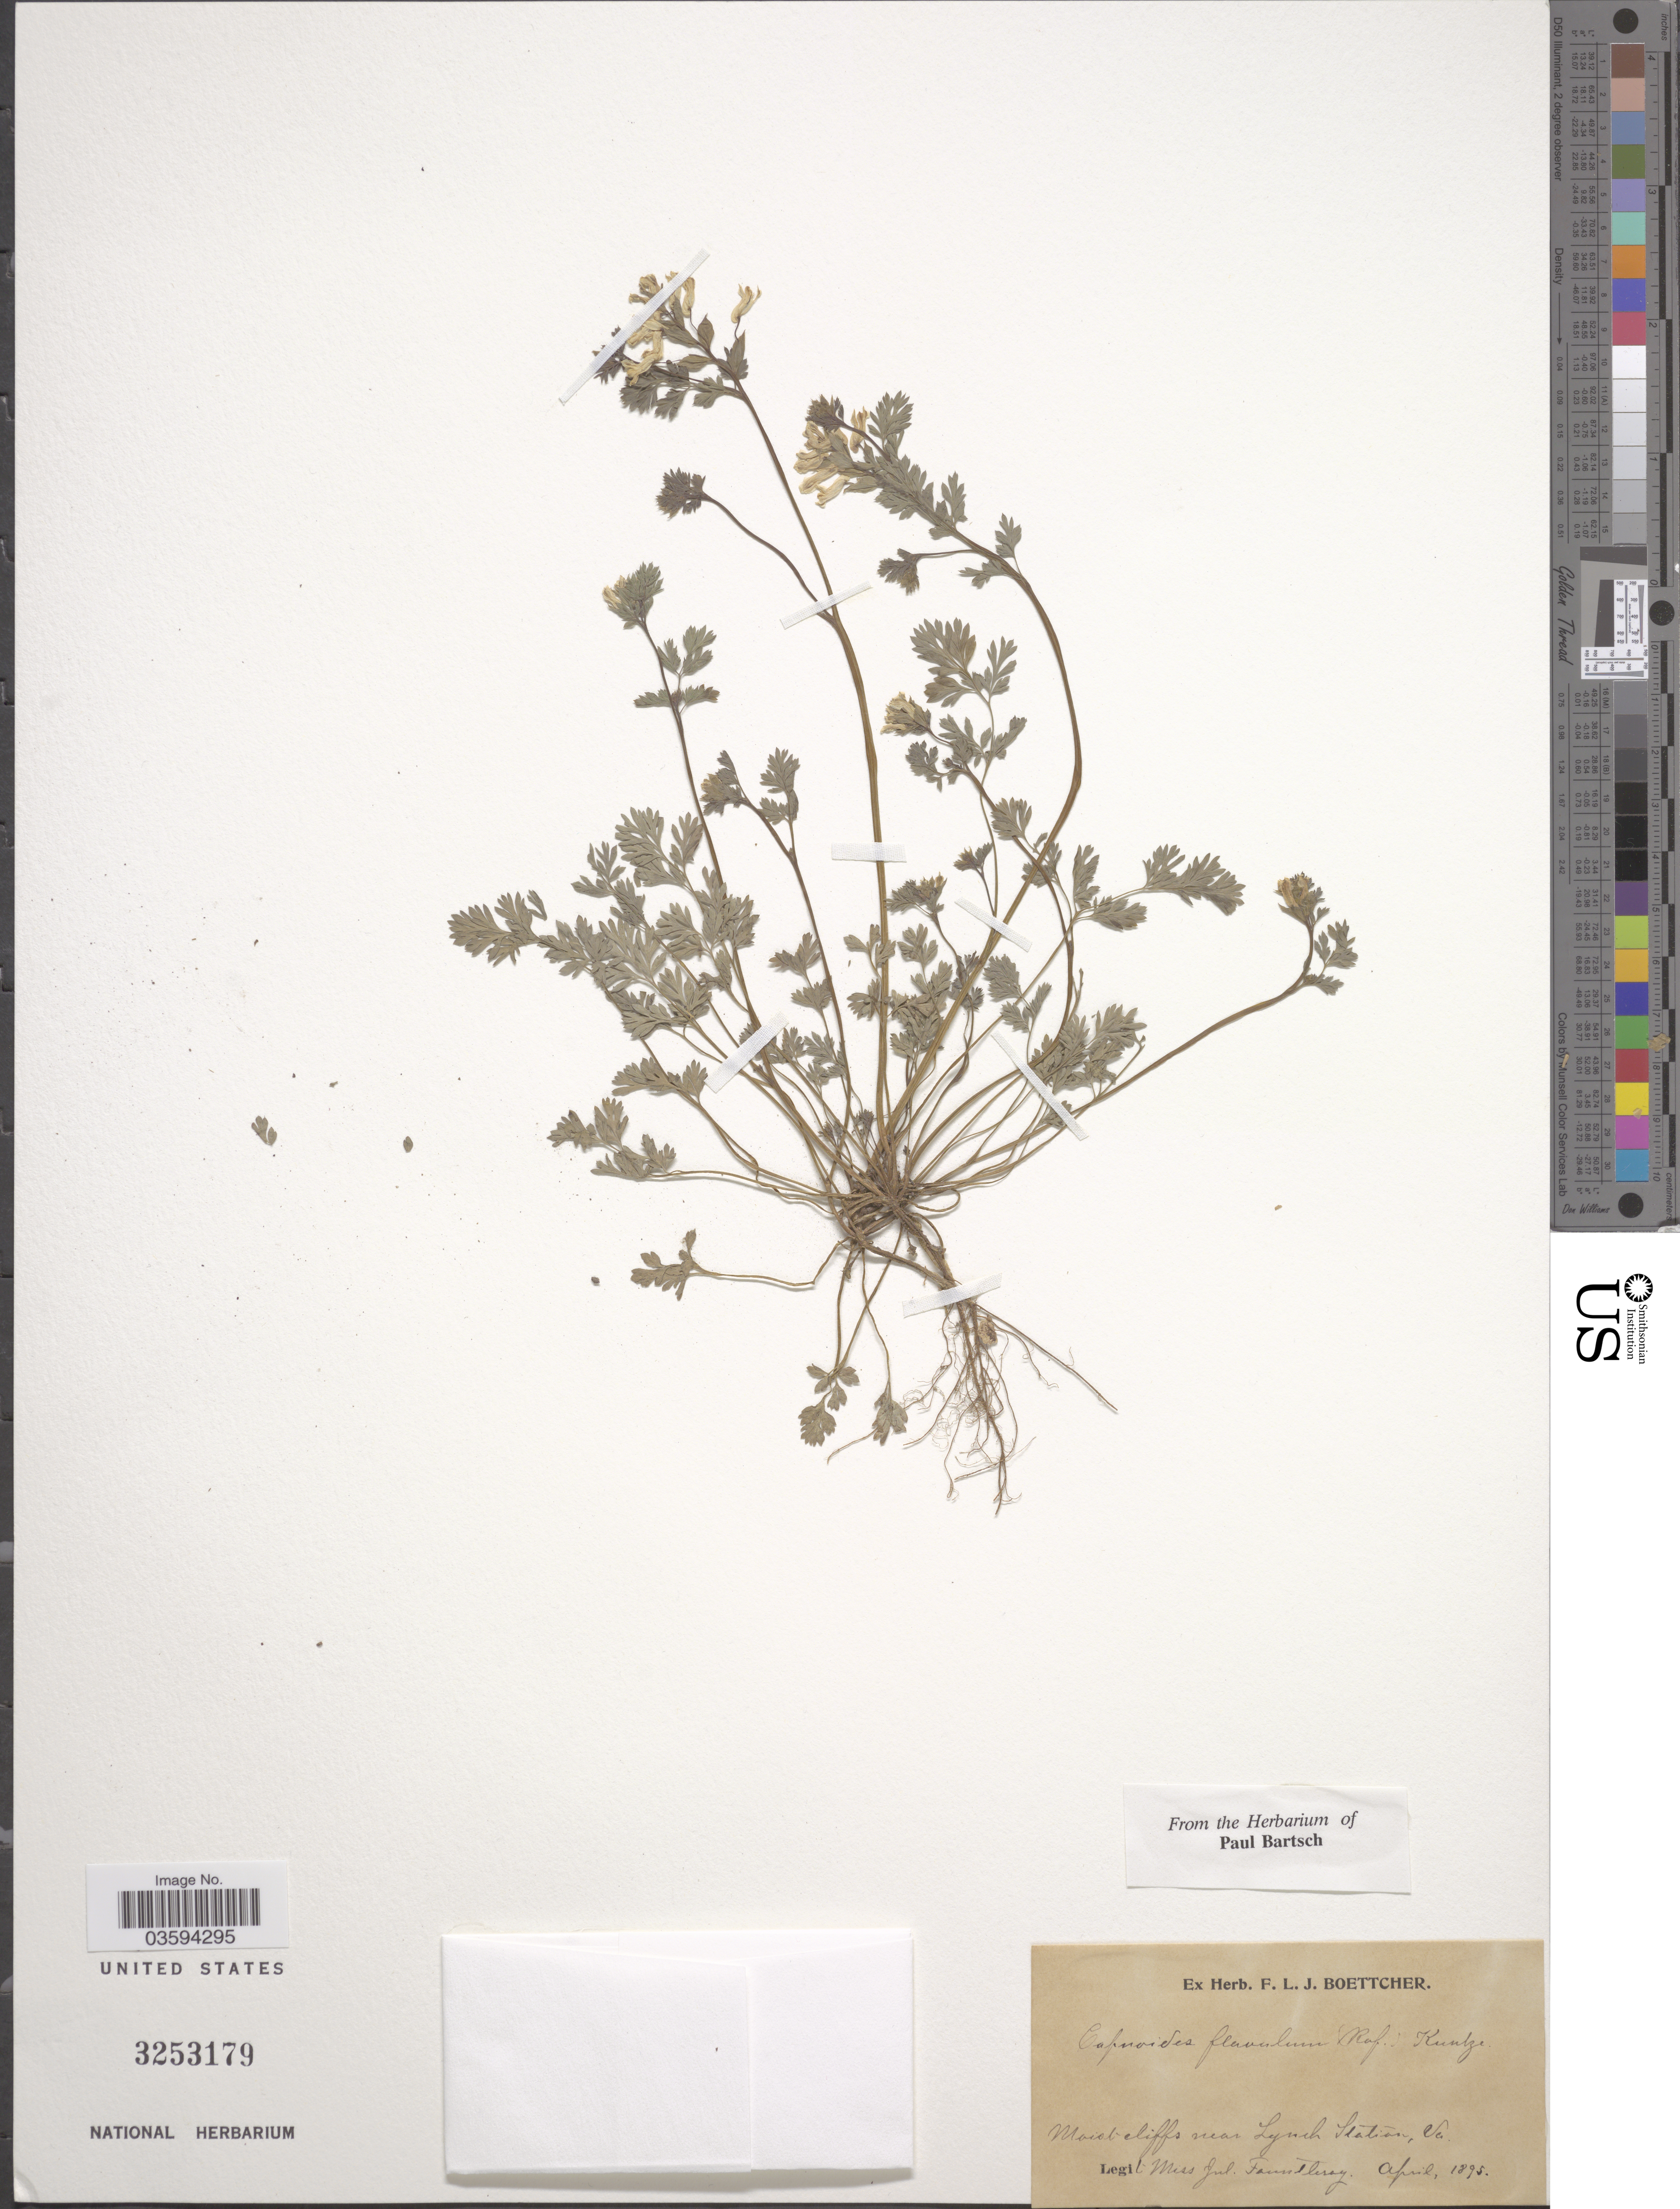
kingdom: Plantae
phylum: Tracheophyta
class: Magnoliopsida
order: Ranunculales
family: Papaveraceae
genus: Corydalis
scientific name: Corydalis flavula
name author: (Raf.) DC.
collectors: J. Fauntleroy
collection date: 1895-04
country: United States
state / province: Virginia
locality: Moist cliffs near Lynch Station.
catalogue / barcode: US 3253179